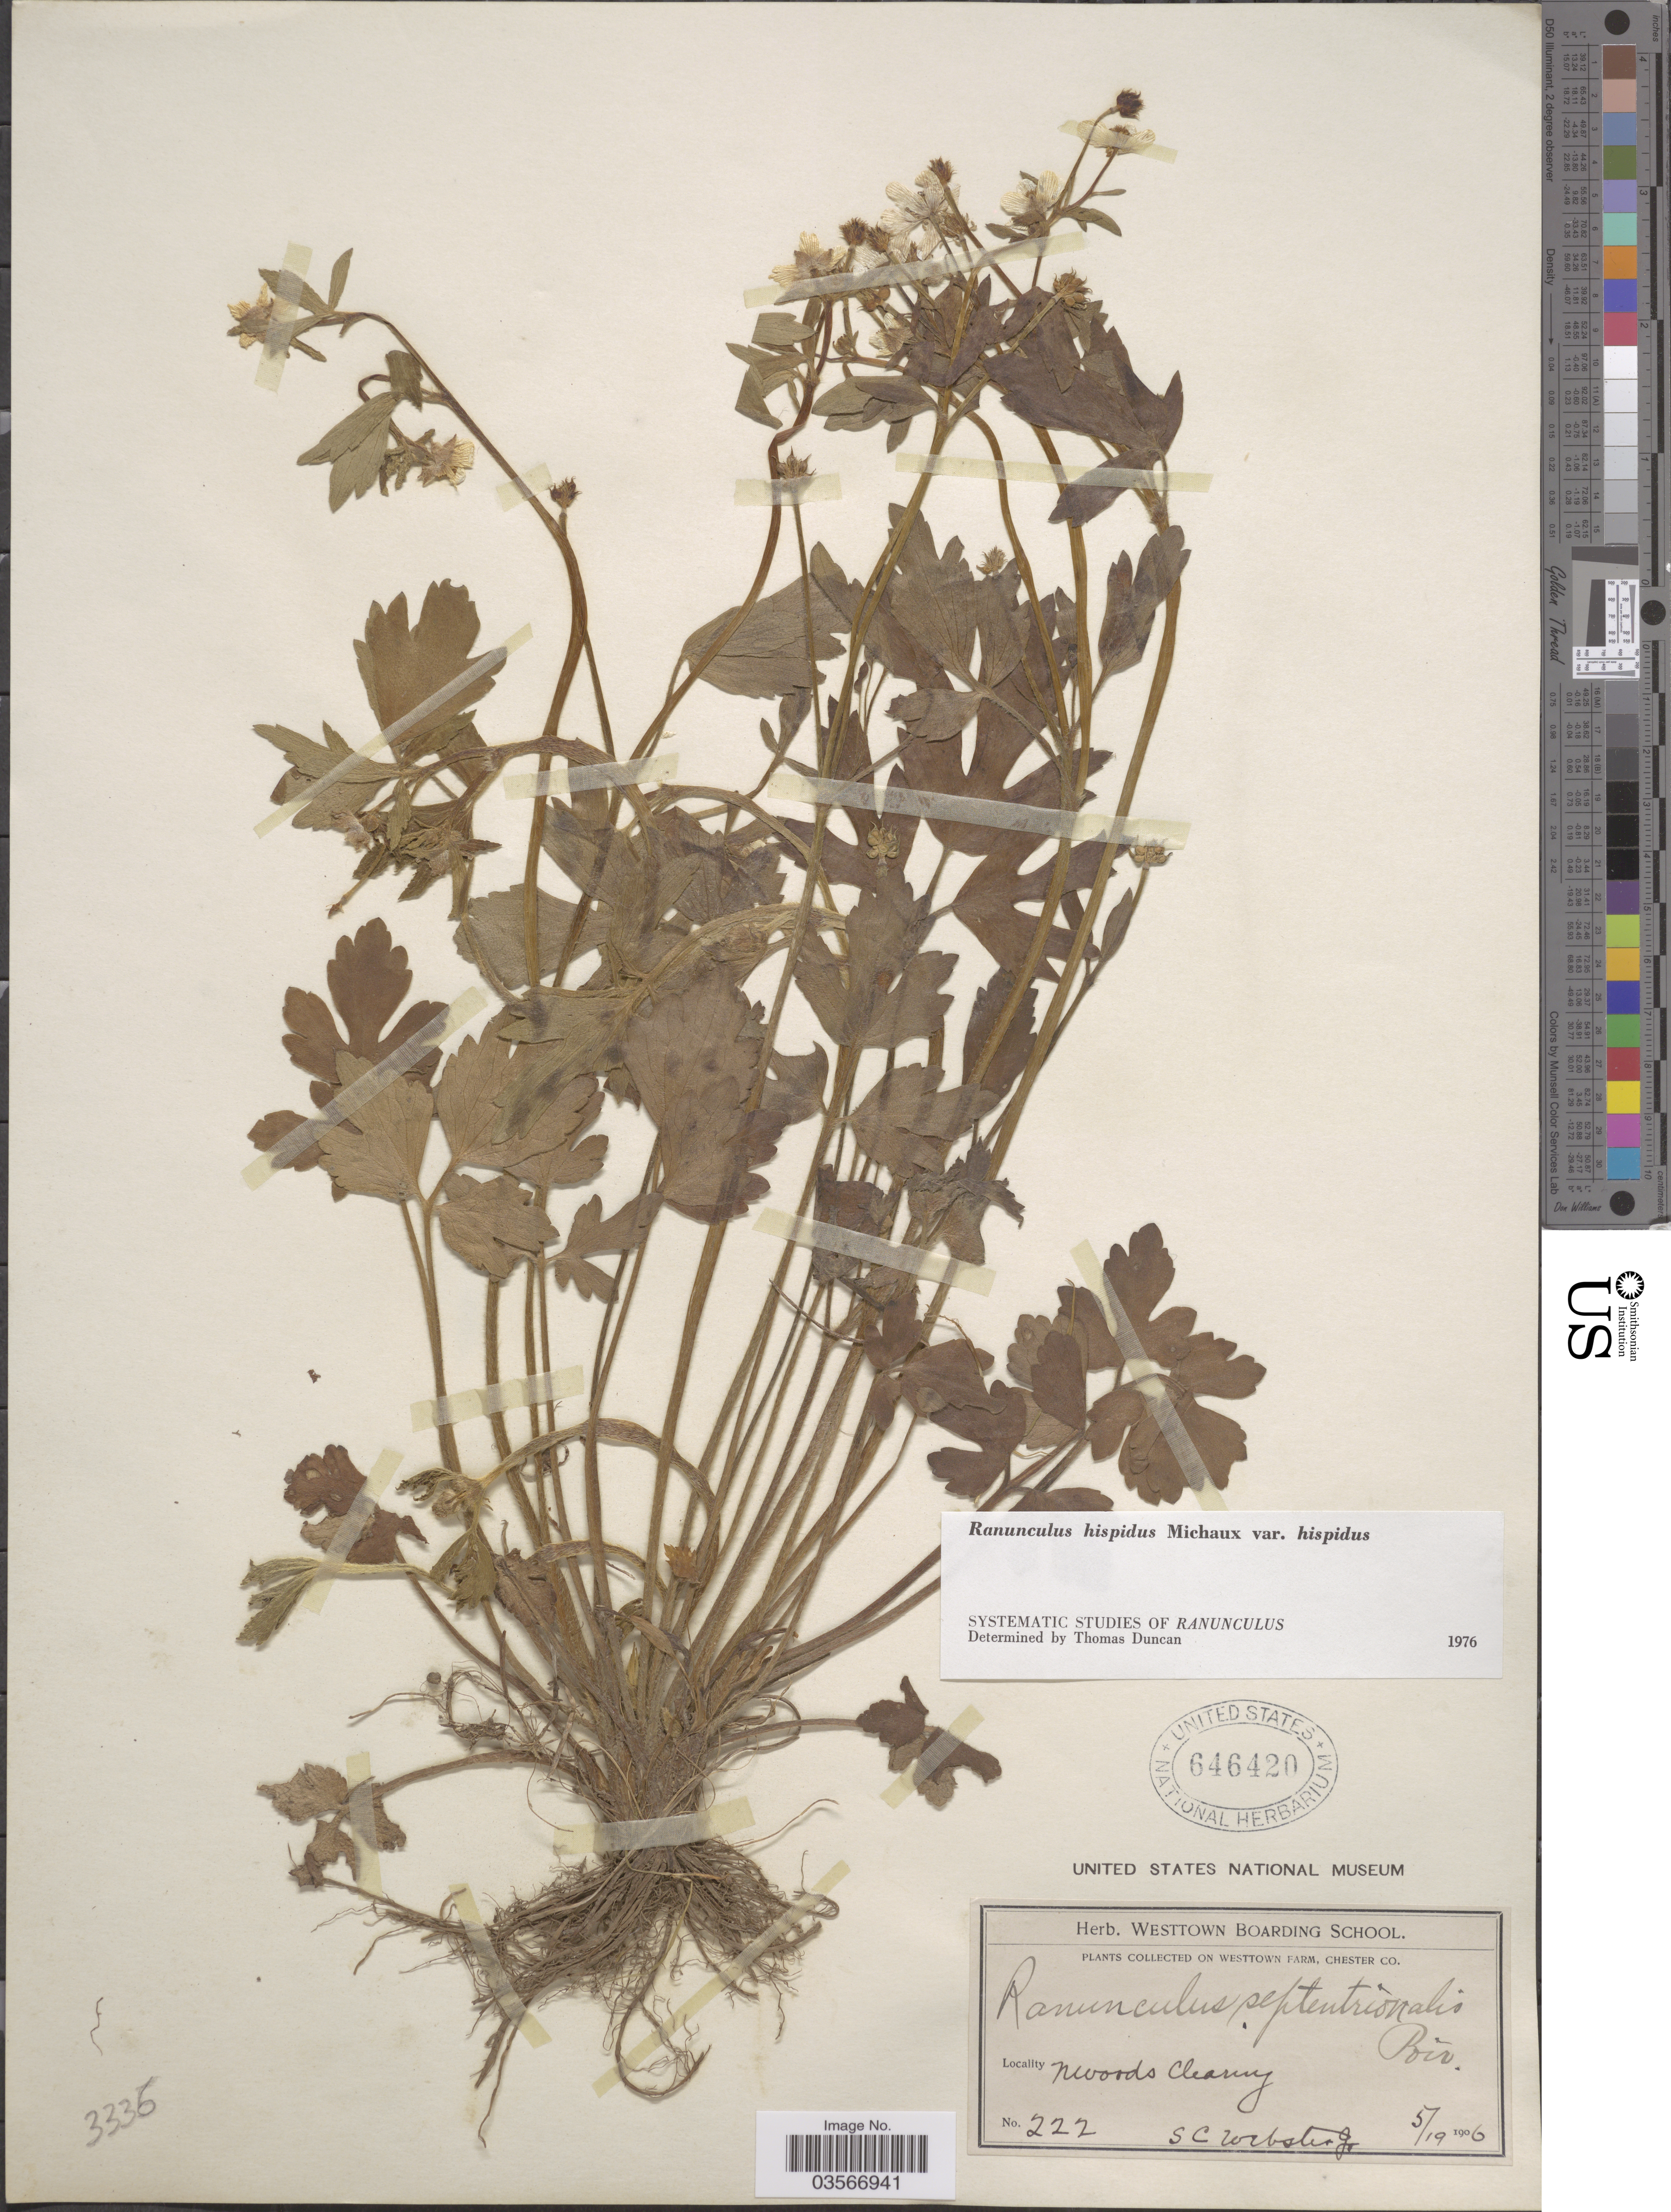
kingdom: Plantae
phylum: Tracheophyta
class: Magnoliopsida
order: Ranunculales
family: Ranunculaceae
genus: Ranunculus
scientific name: Ranunculus hispidus var. hispidus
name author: Michx.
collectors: S. Webster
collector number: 222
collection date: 1906-05-19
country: United States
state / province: Pennsylvania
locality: Westtown Farm, Chester Co. N woods Clearing.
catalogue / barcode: US 646420